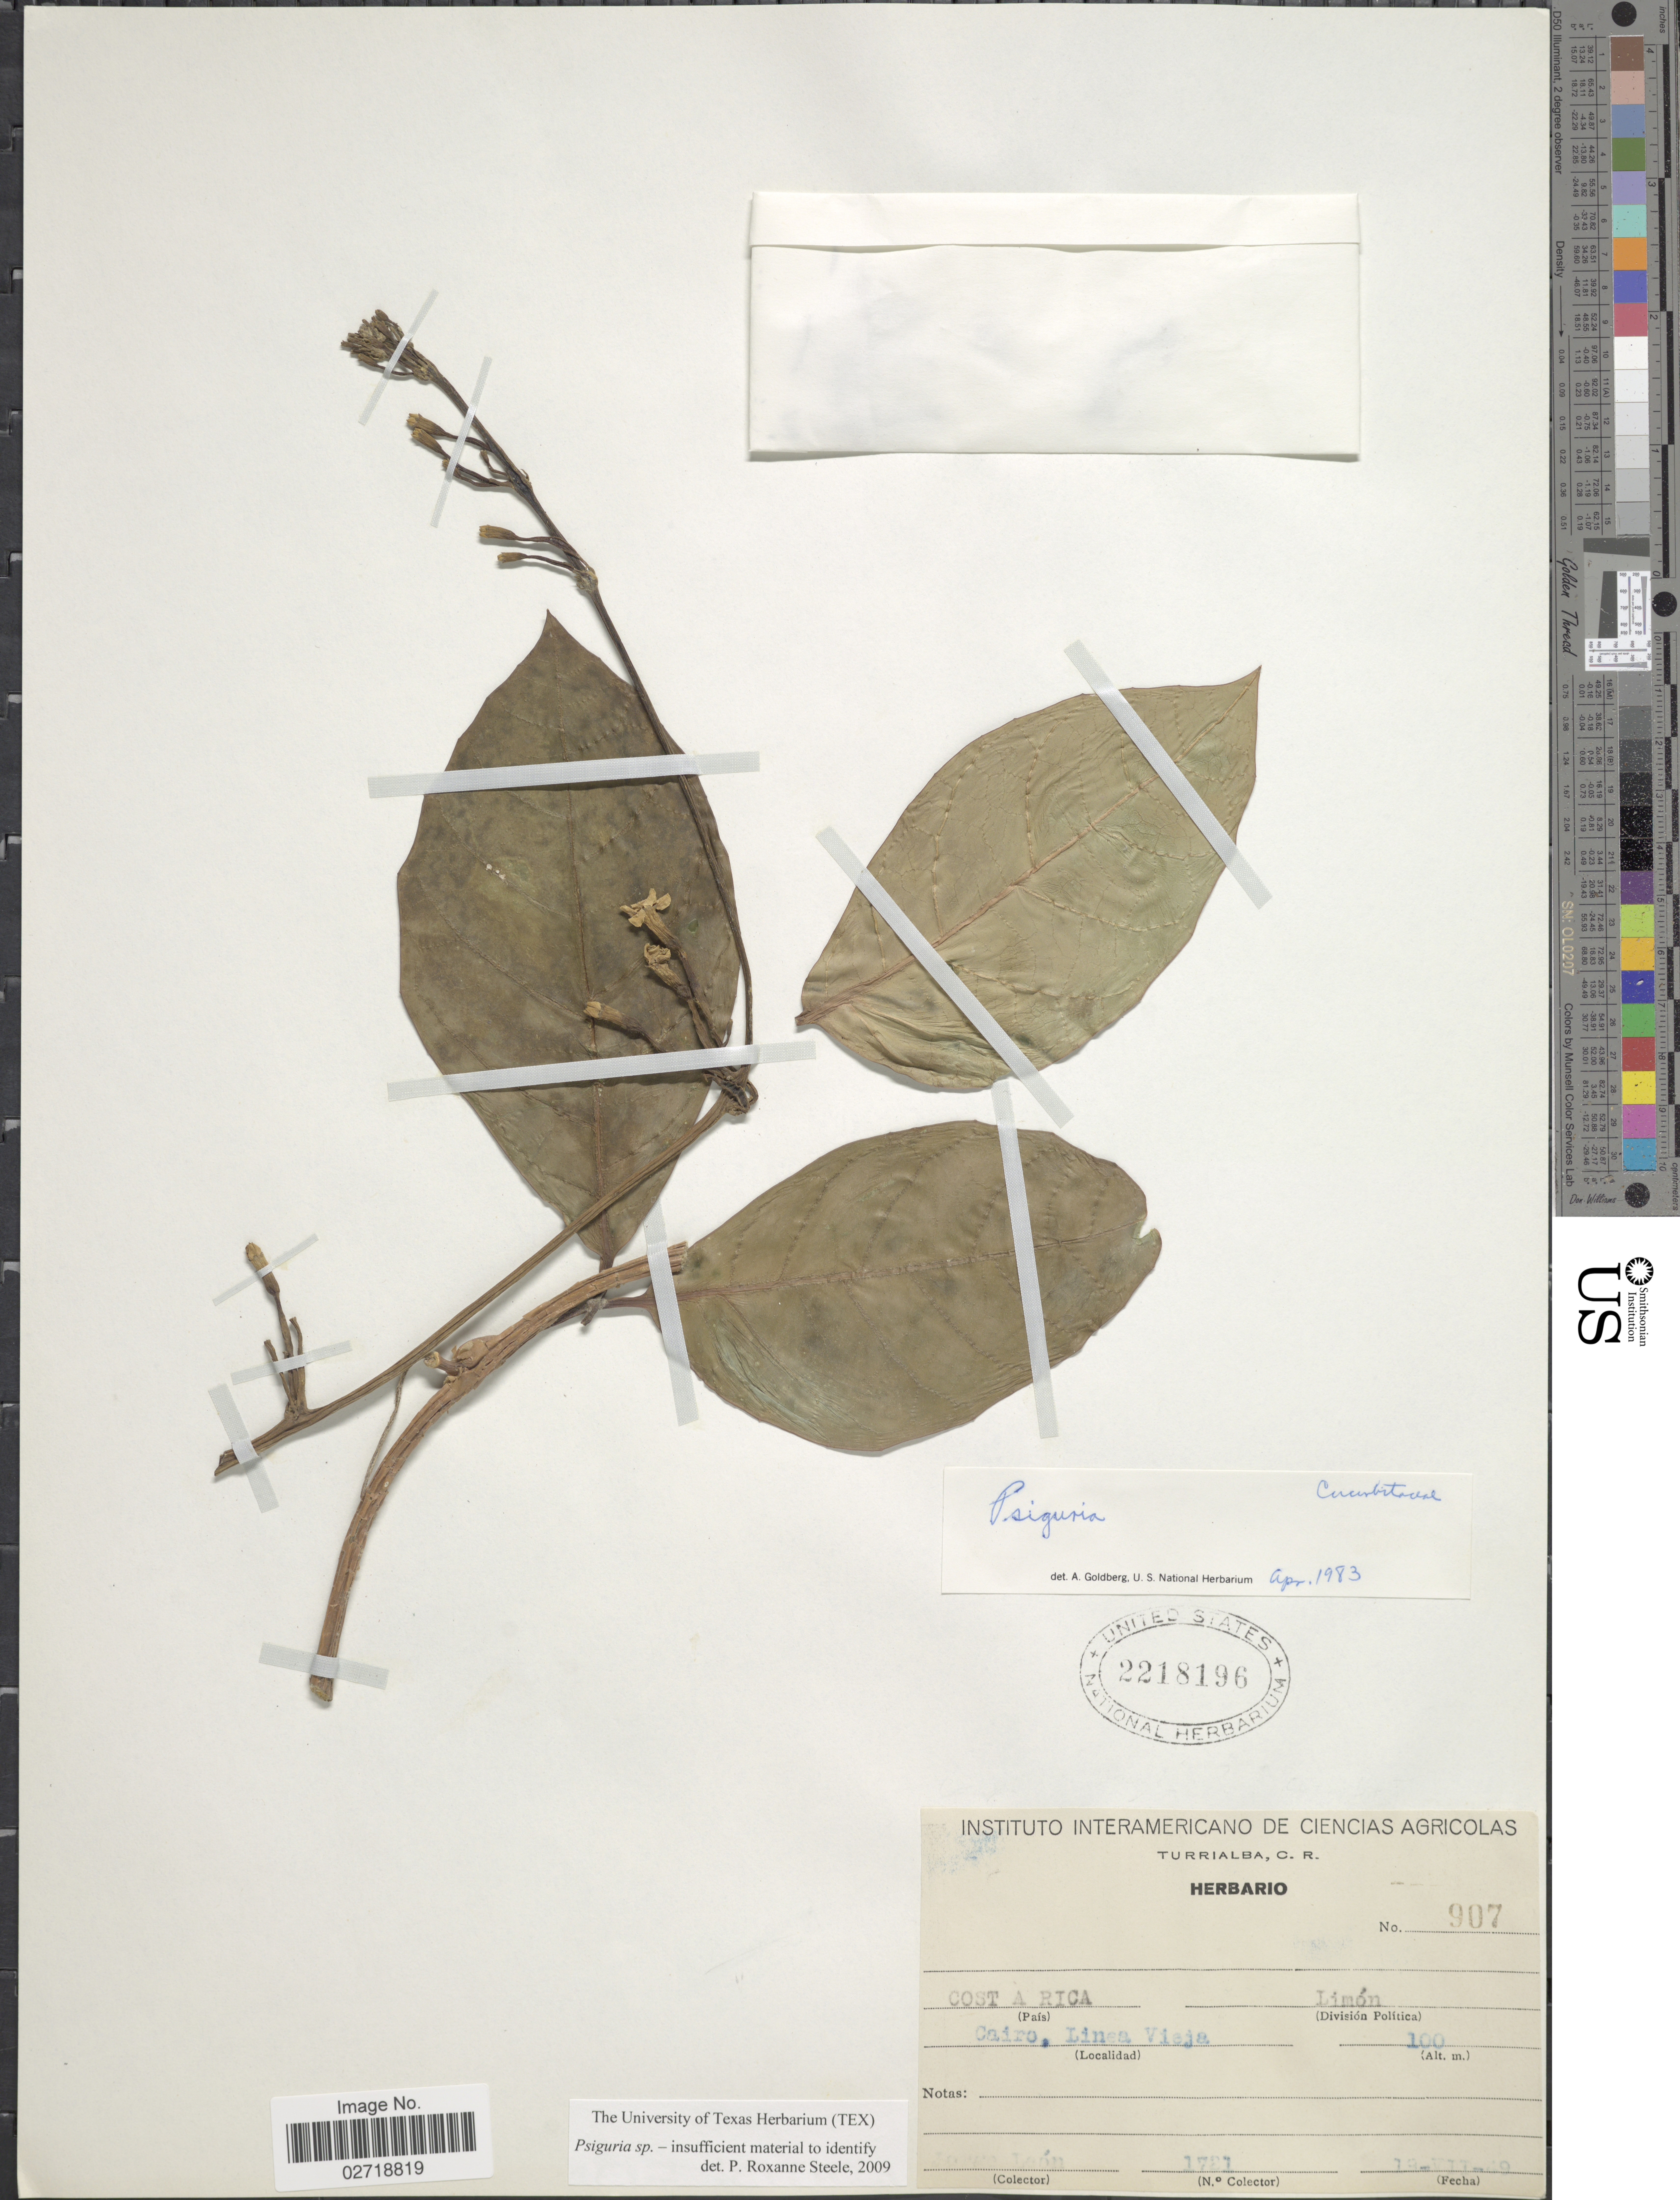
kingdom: Plantae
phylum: Tracheophyta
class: Magnoliopsida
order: Cucurbitales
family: Cucurbitaceae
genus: Psiguria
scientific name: Psiguria sp.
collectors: J. León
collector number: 1721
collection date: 1949-07-19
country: Costa Rica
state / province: Limón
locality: Cairo, Linea Vieja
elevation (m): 100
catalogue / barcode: US 2218196